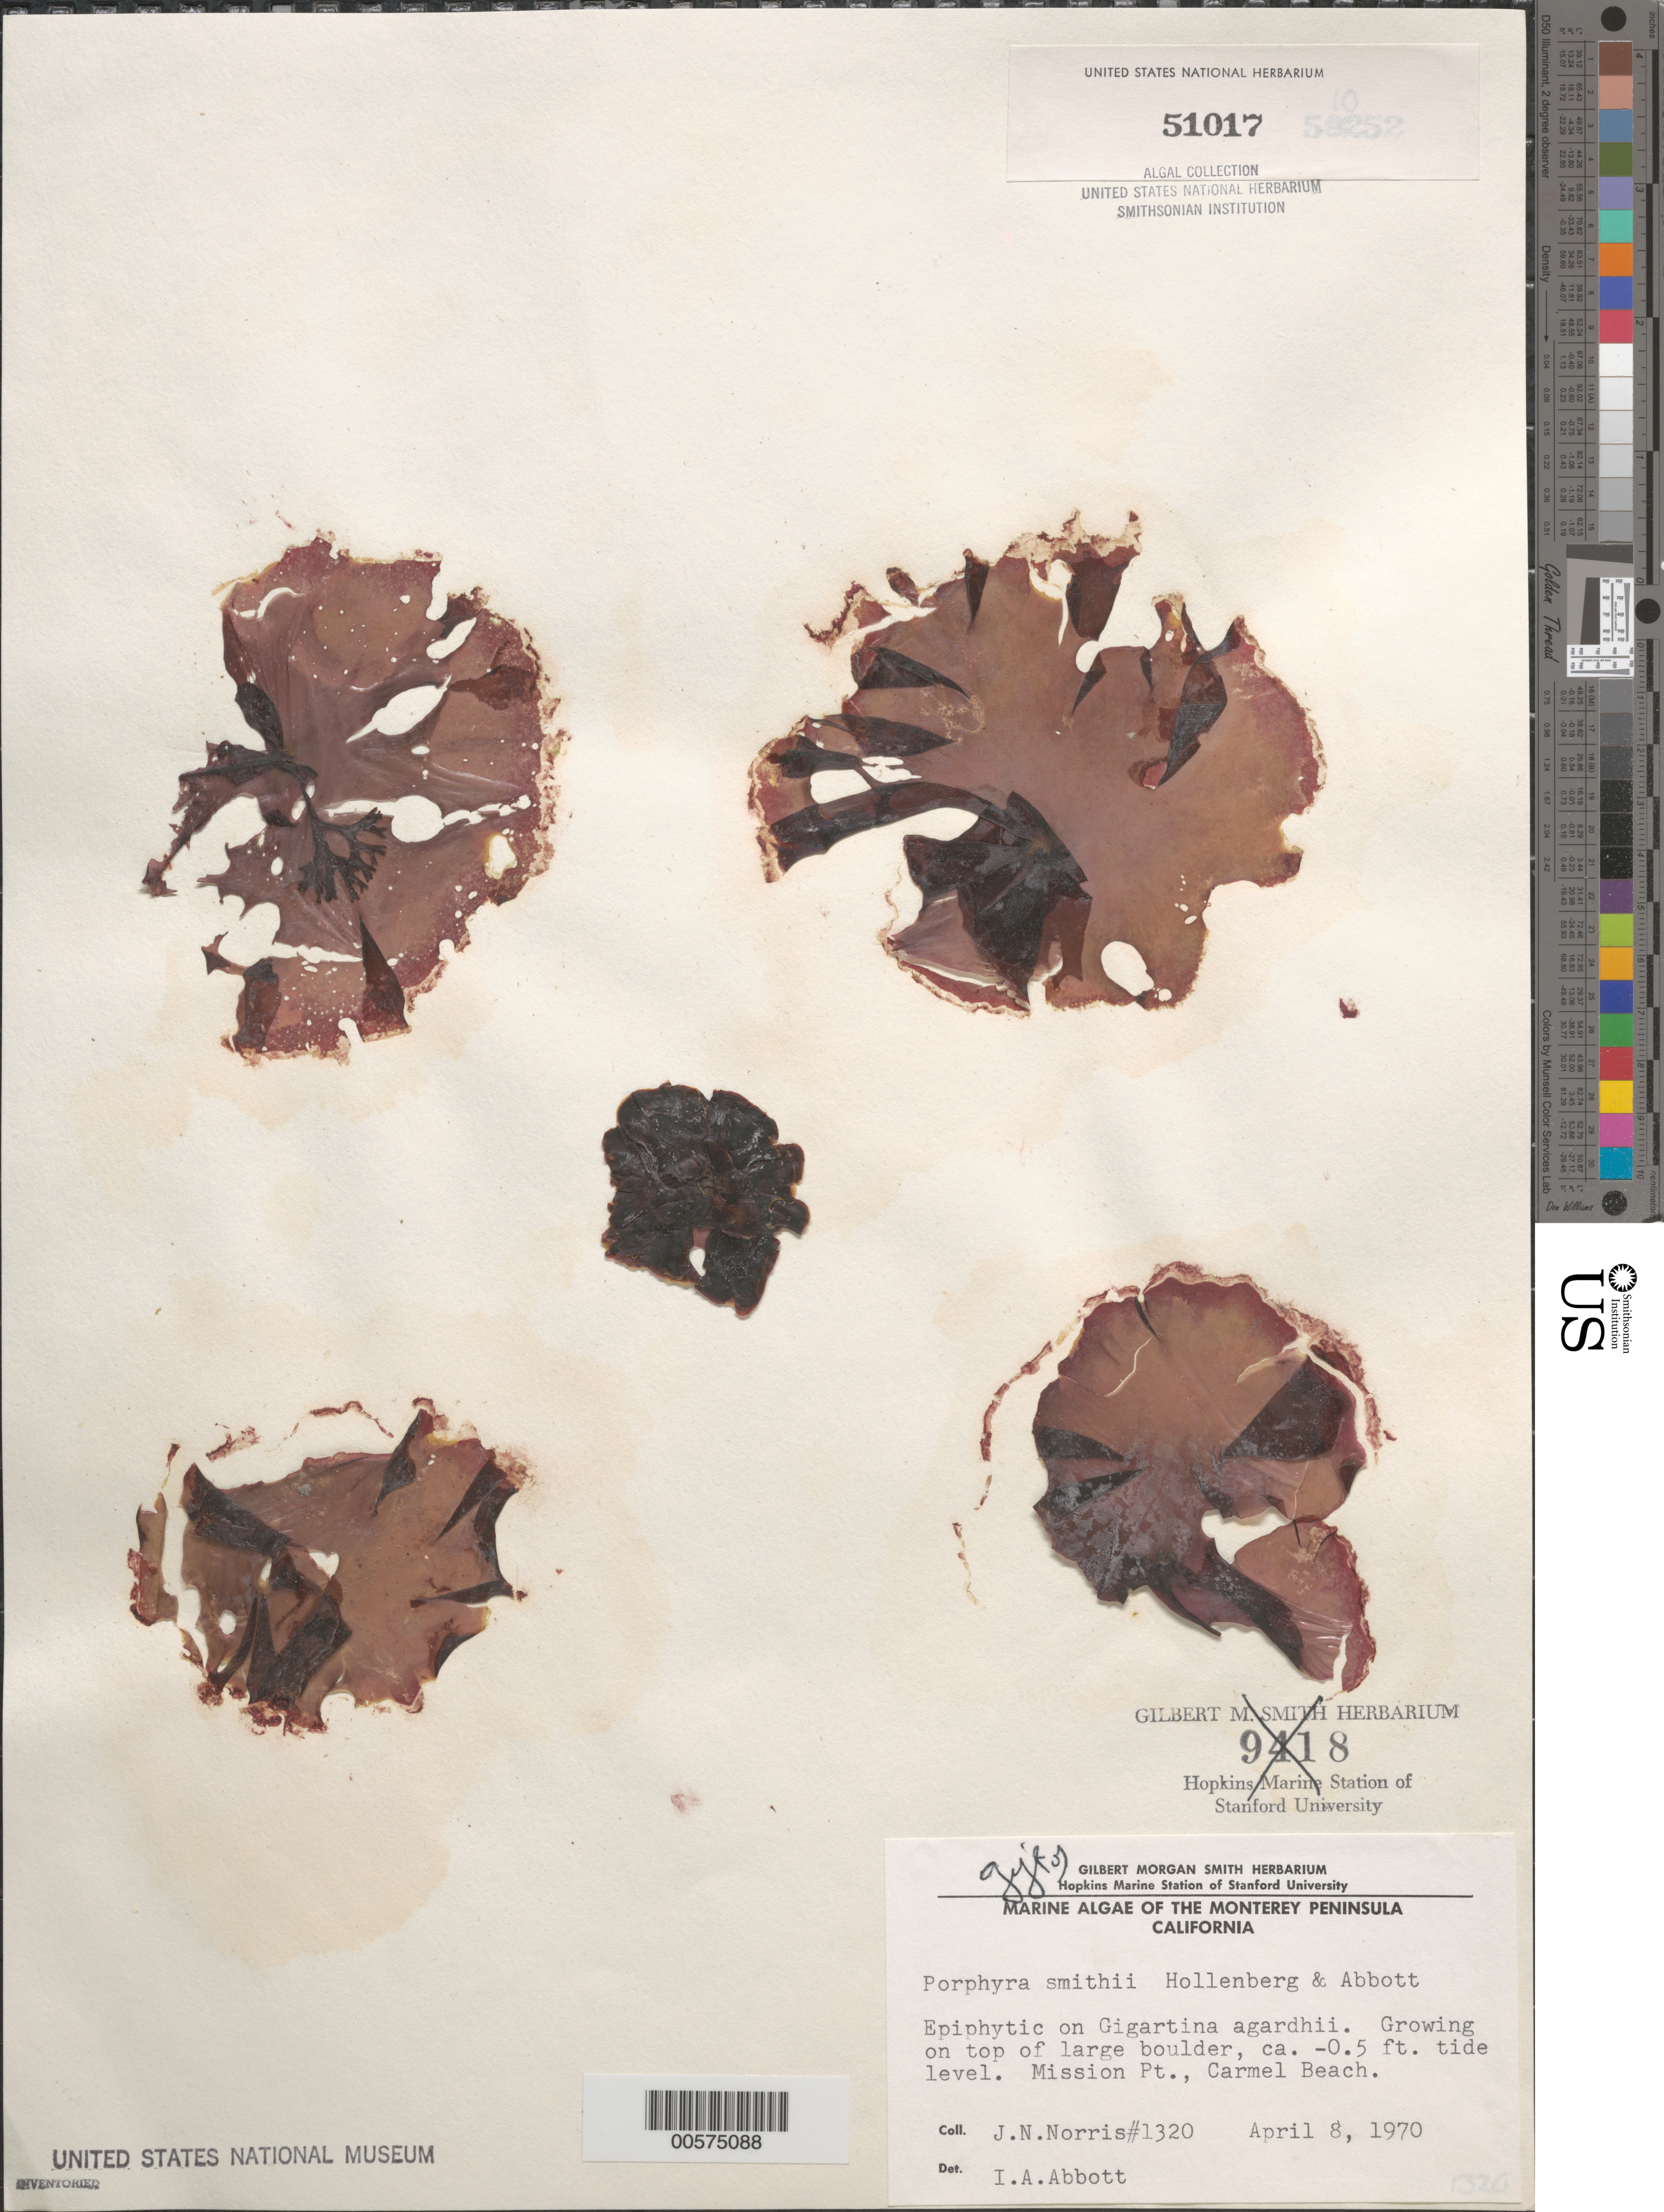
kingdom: Plantae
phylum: Rhodophyta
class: Bangiophyceae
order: Bangiales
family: Bangiaceae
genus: Pyropia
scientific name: Pyropia smithii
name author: (Hollenb. & I.A. Abbott) S.C. Lindstrom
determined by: Algae name updating Project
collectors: J. N. Norris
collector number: JN-1320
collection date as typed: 08 Apr 1970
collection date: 1970-04-08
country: United States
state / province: California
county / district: Monterey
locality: Mission Point, Carmel Beach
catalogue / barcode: US 51017